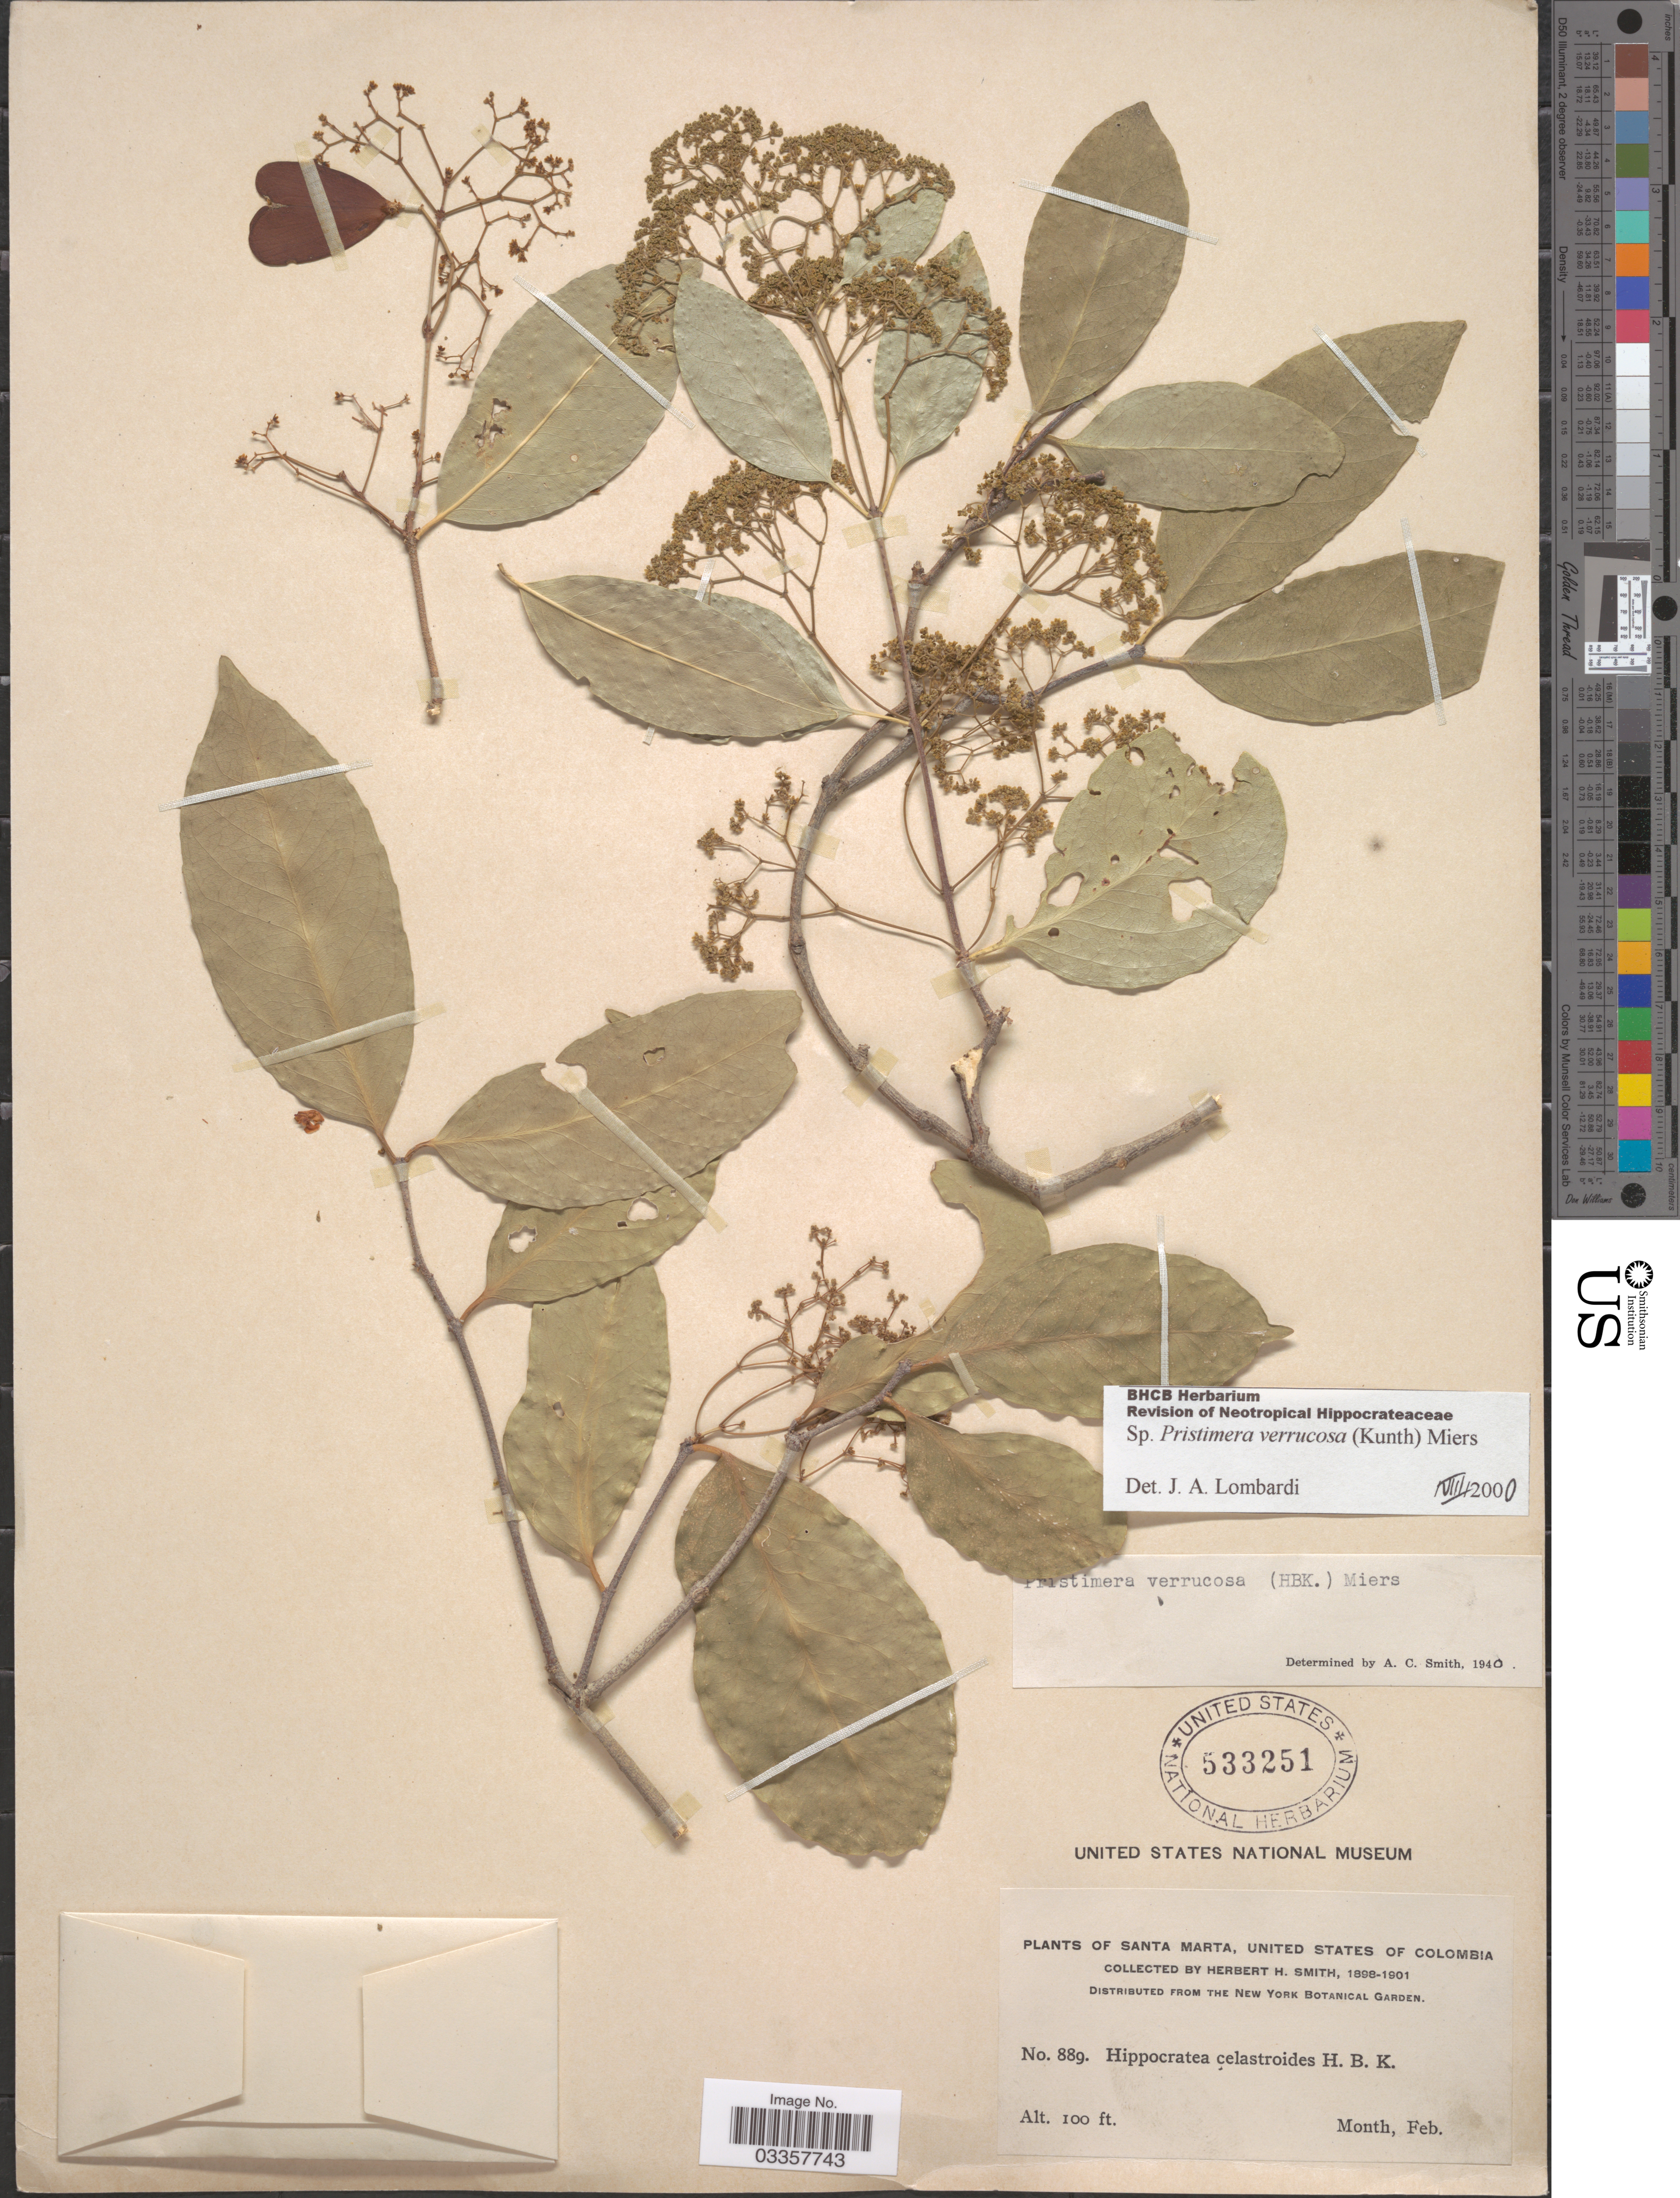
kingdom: Plantae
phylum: Tracheophyta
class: Magnoliopsida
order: Celastrales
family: Celastraceae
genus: Pristimera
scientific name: Pristimera verrucosa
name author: (Kunth) Miers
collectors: Herbert H. Smith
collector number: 889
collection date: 1898-02/1901-02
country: Colombia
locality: Santa Marta, United States of Colombia.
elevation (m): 30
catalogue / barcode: US 533251